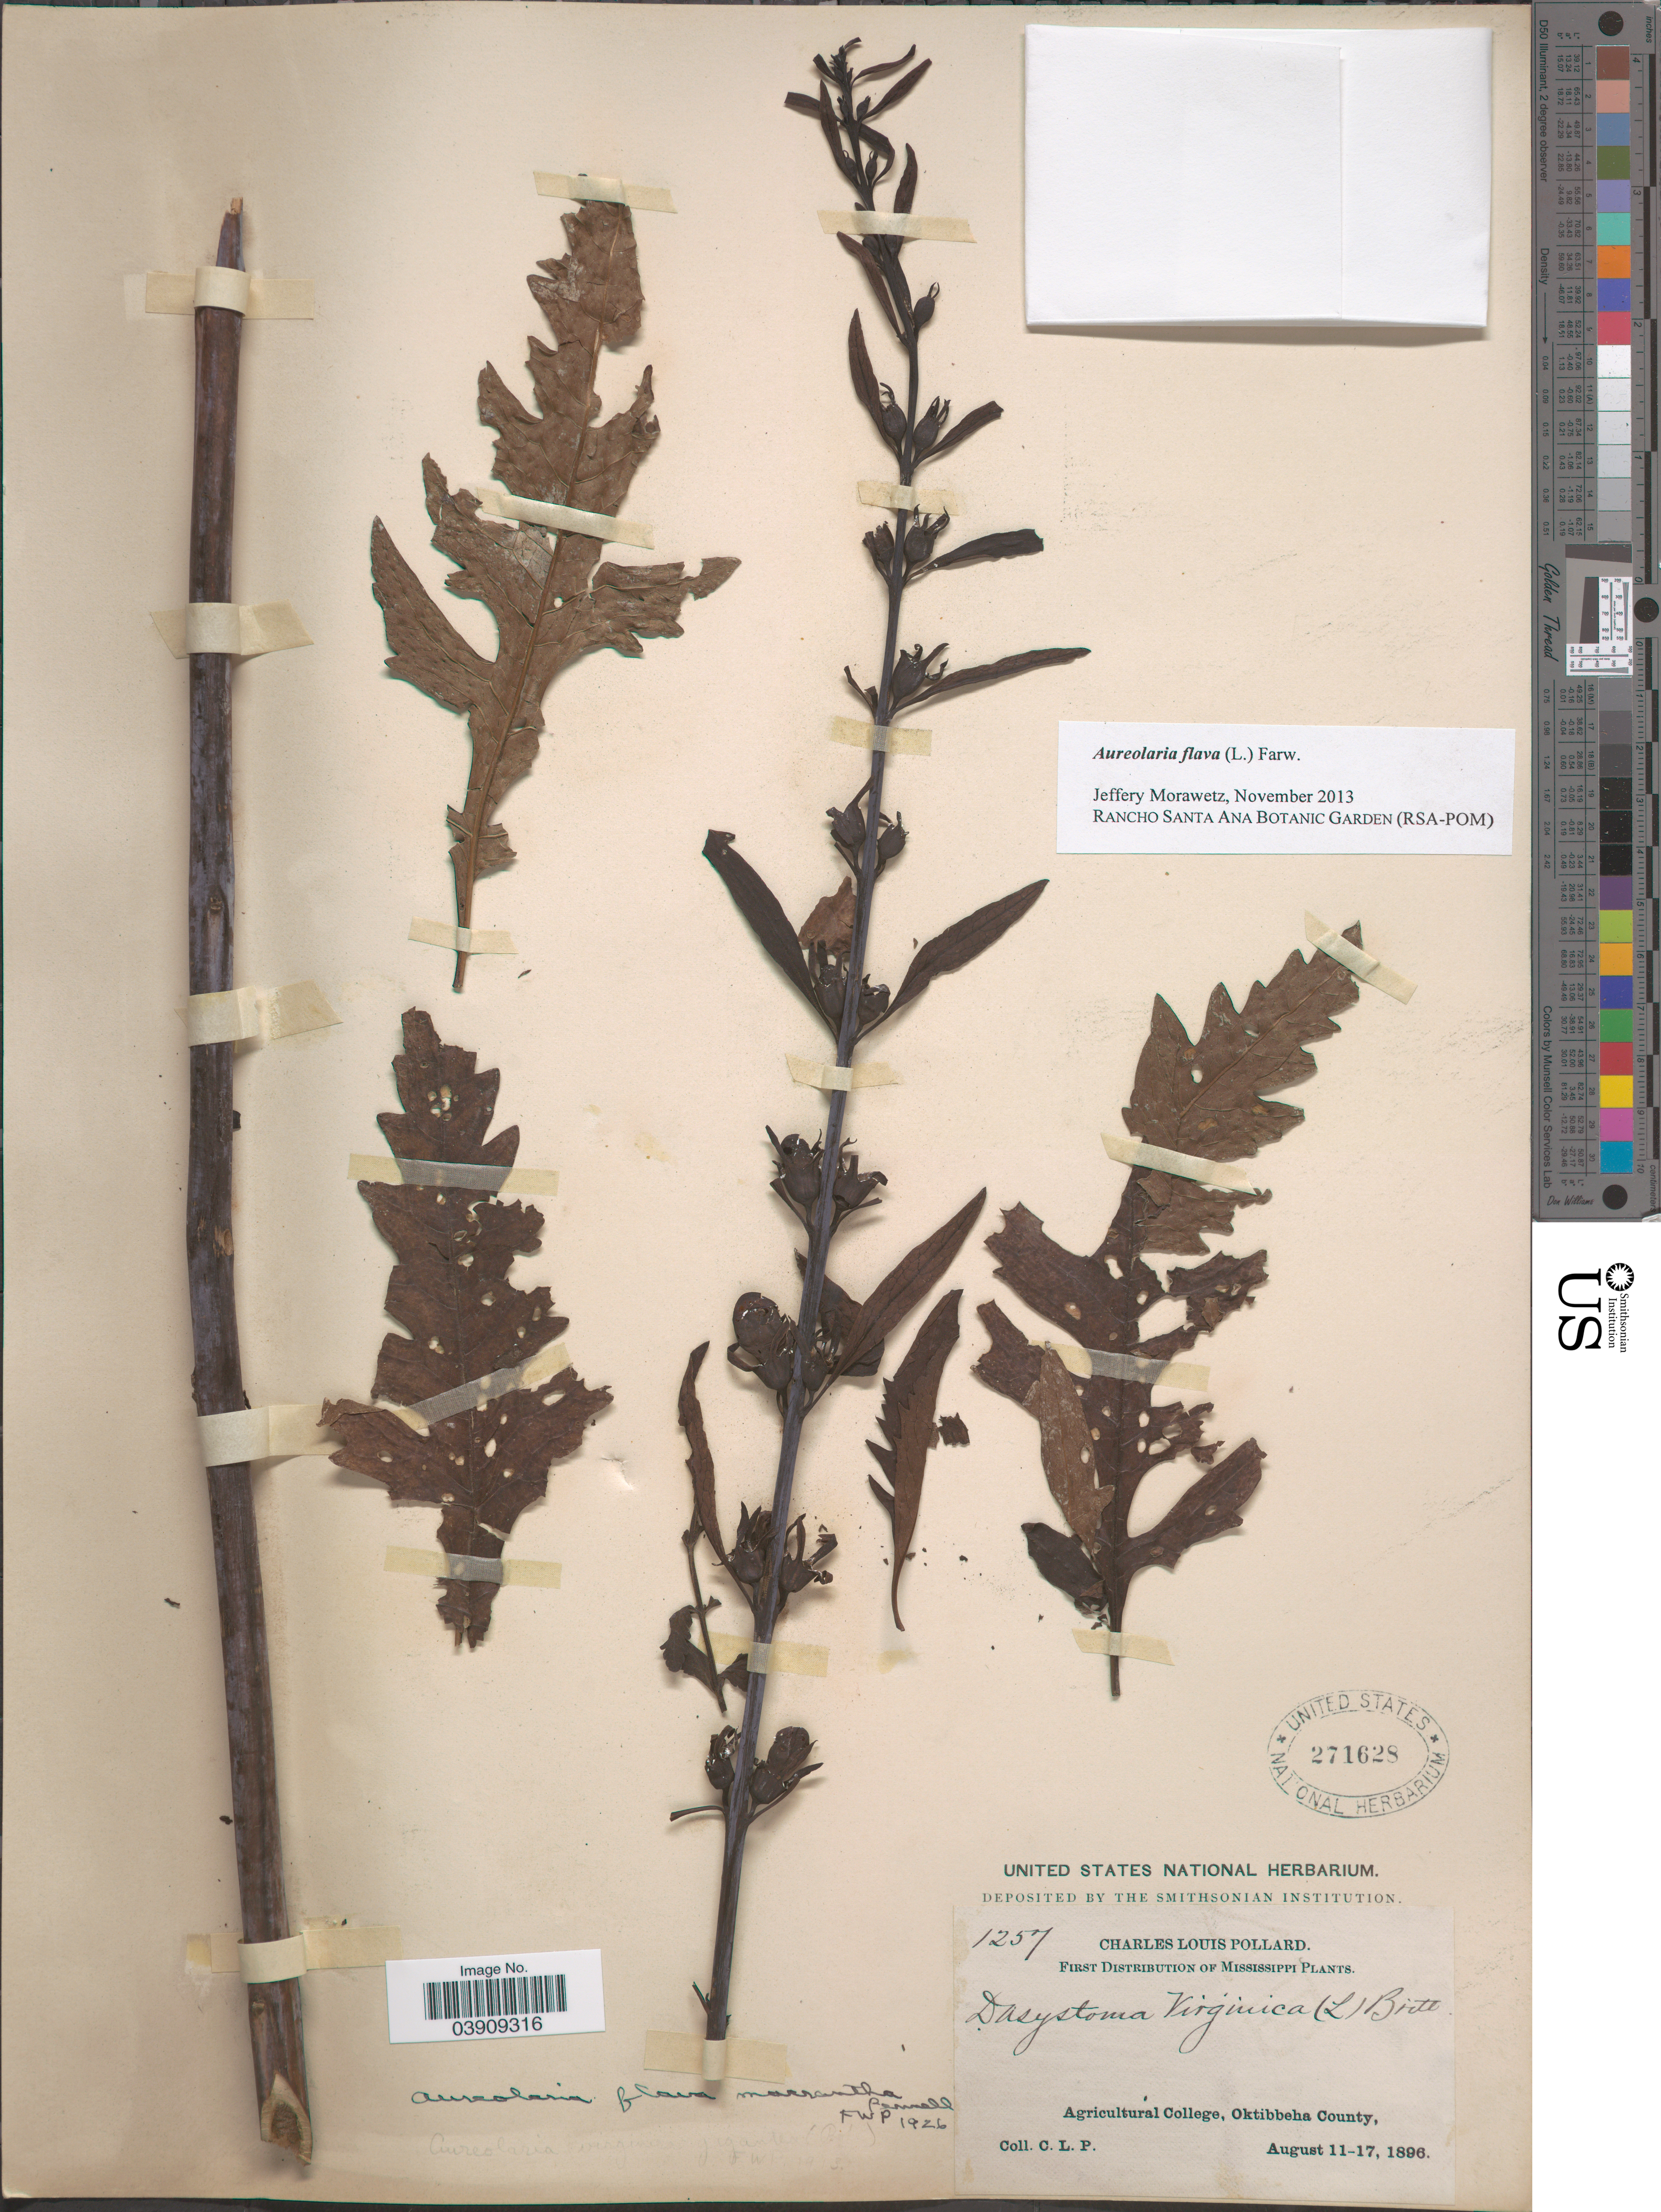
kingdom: Plantae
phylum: Tracheophyta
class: Magnoliopsida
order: Lamiales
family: Orobanchaceae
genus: Aureolaria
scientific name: Aureolaria flava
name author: (L.) Farw.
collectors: C. L. Pollard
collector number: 1257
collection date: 1896-08-11/1896-08-17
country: United States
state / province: Mississippi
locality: Agricultural College, Oktibbeha County.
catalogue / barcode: US 271628